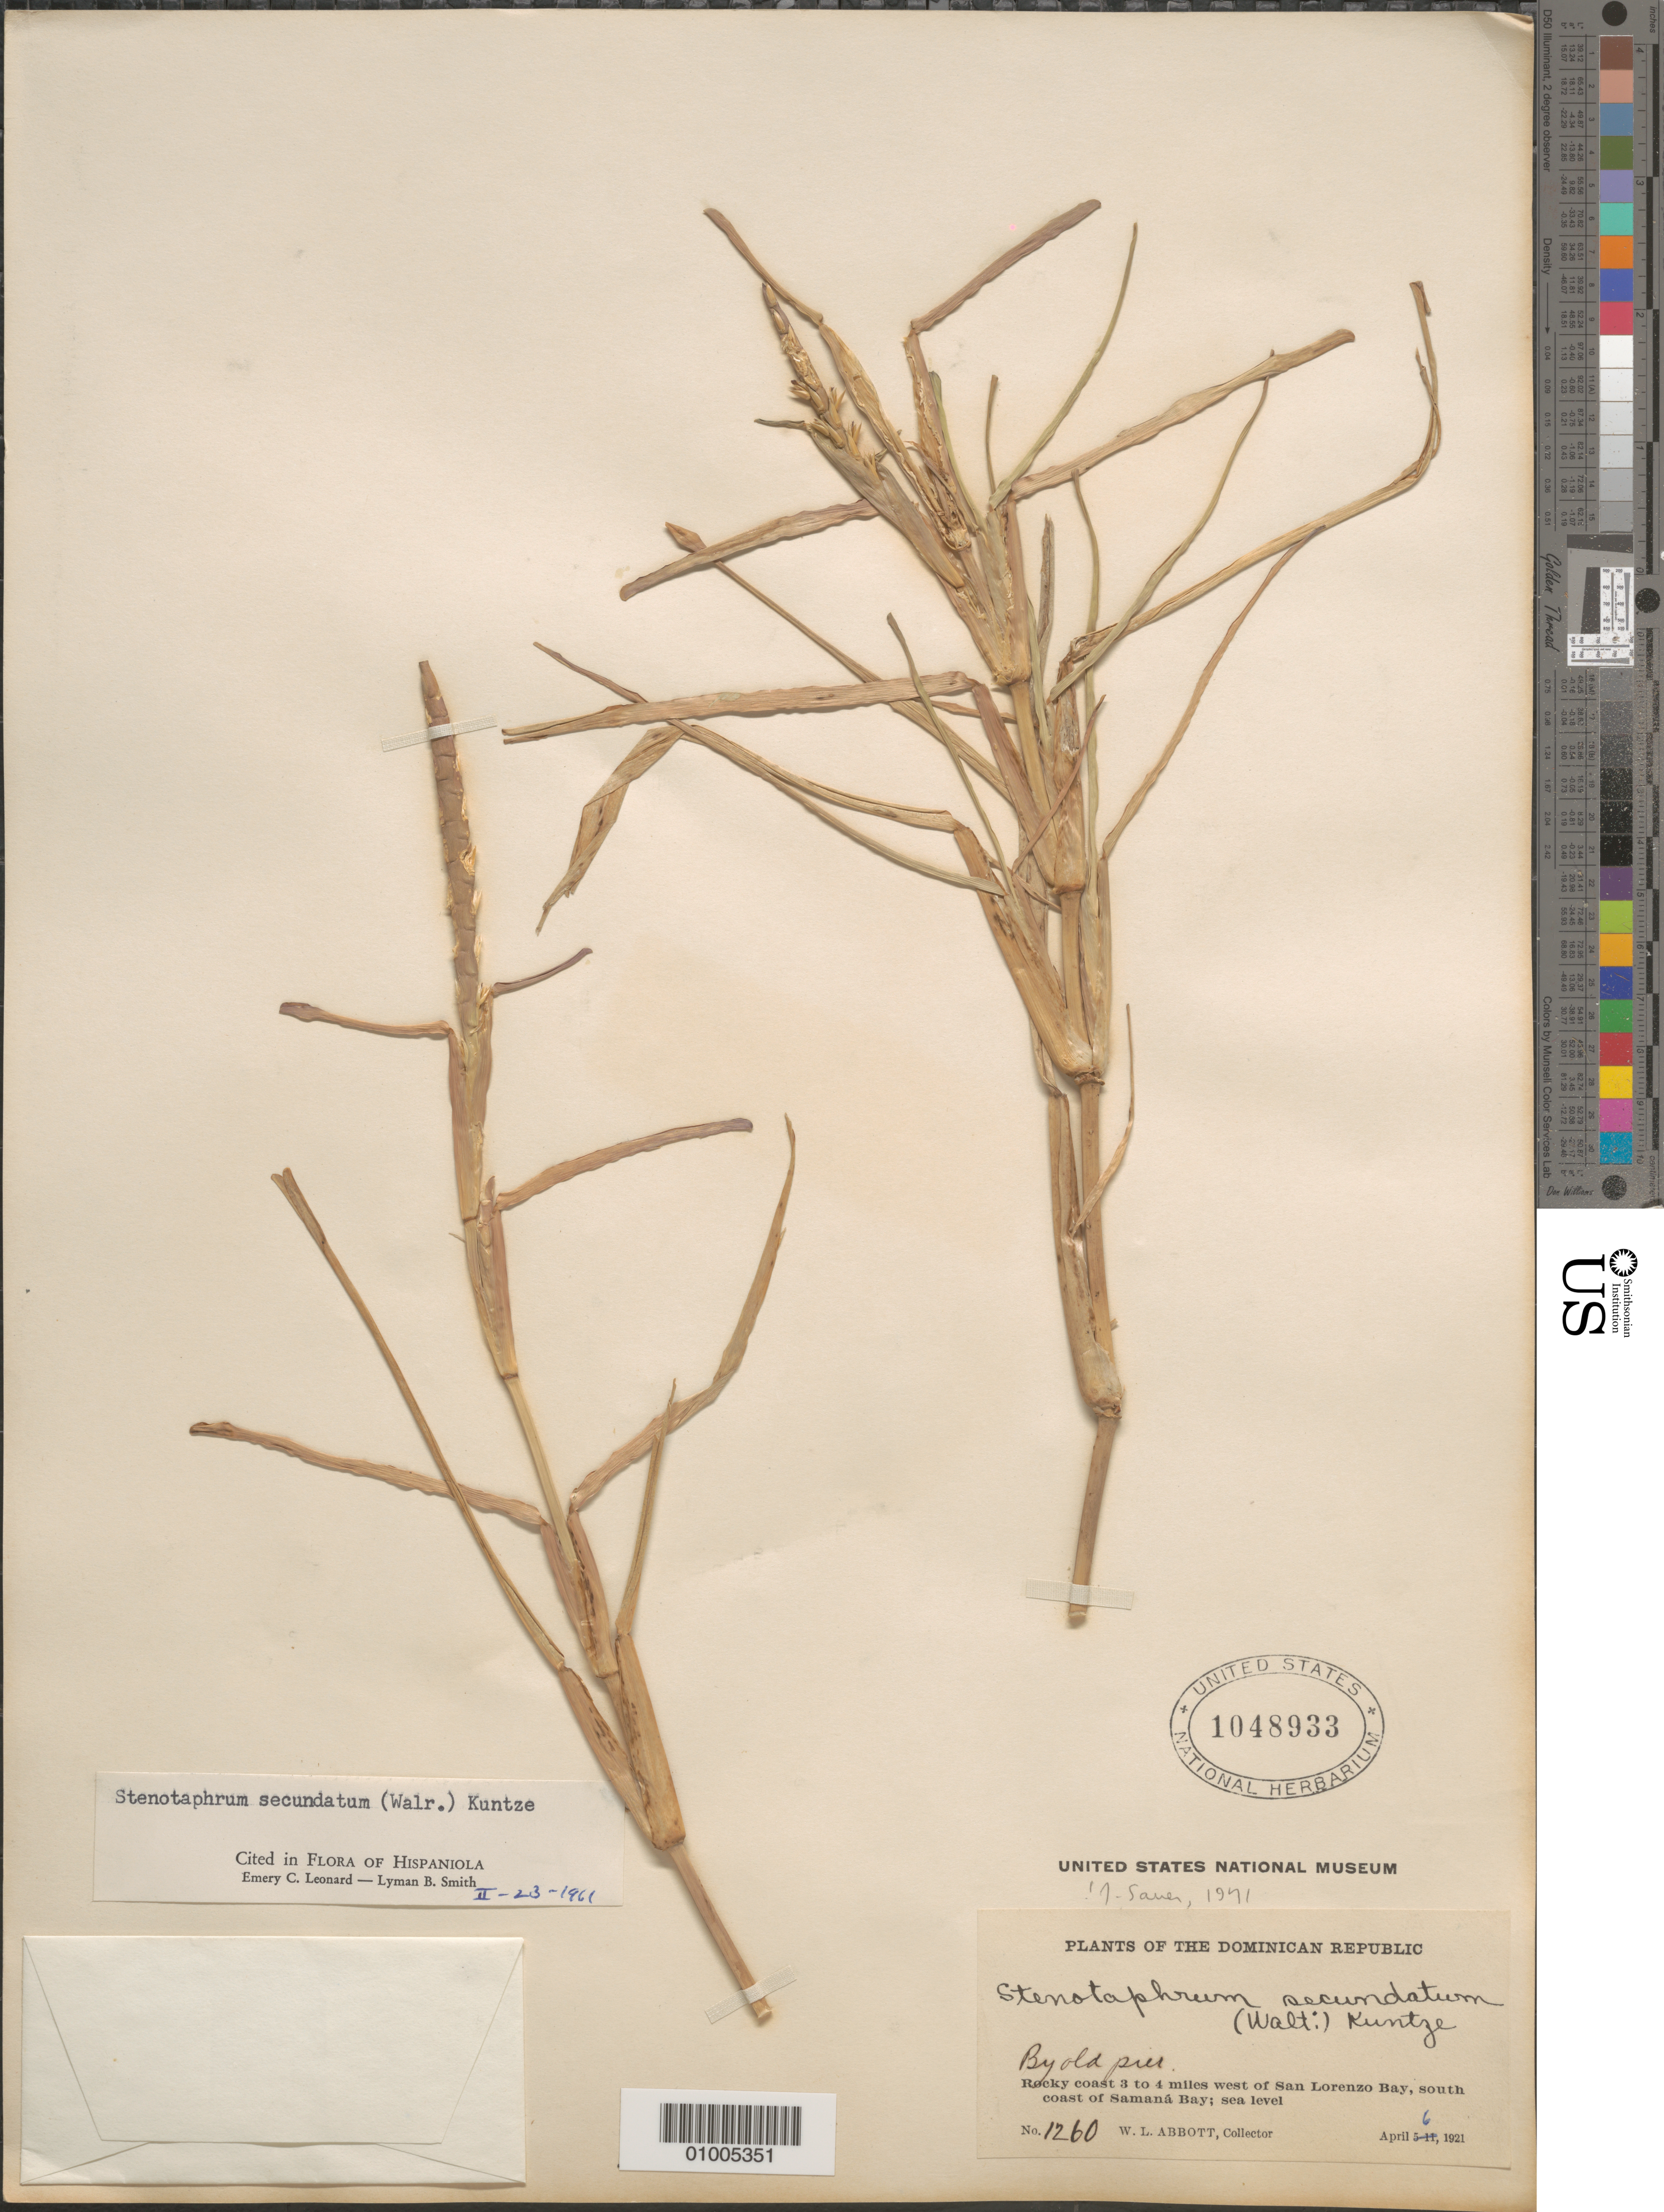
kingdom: Plantae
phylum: Tracheophyta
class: Liliopsida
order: Poales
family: Poaceae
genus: Stenotaphrum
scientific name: Stenotaphrum secundatum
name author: (Walter) Kuntze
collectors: W. L. Abbott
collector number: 1260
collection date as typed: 06 Apr 1921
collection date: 1921-04-06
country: Dominican Republic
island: Hispaniola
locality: Rocky coast 3-4 miles west of San Lorenzo Bay, south coast of Samana Bay; sea level. By old pier.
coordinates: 0 N, 0 E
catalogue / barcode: US 1048933